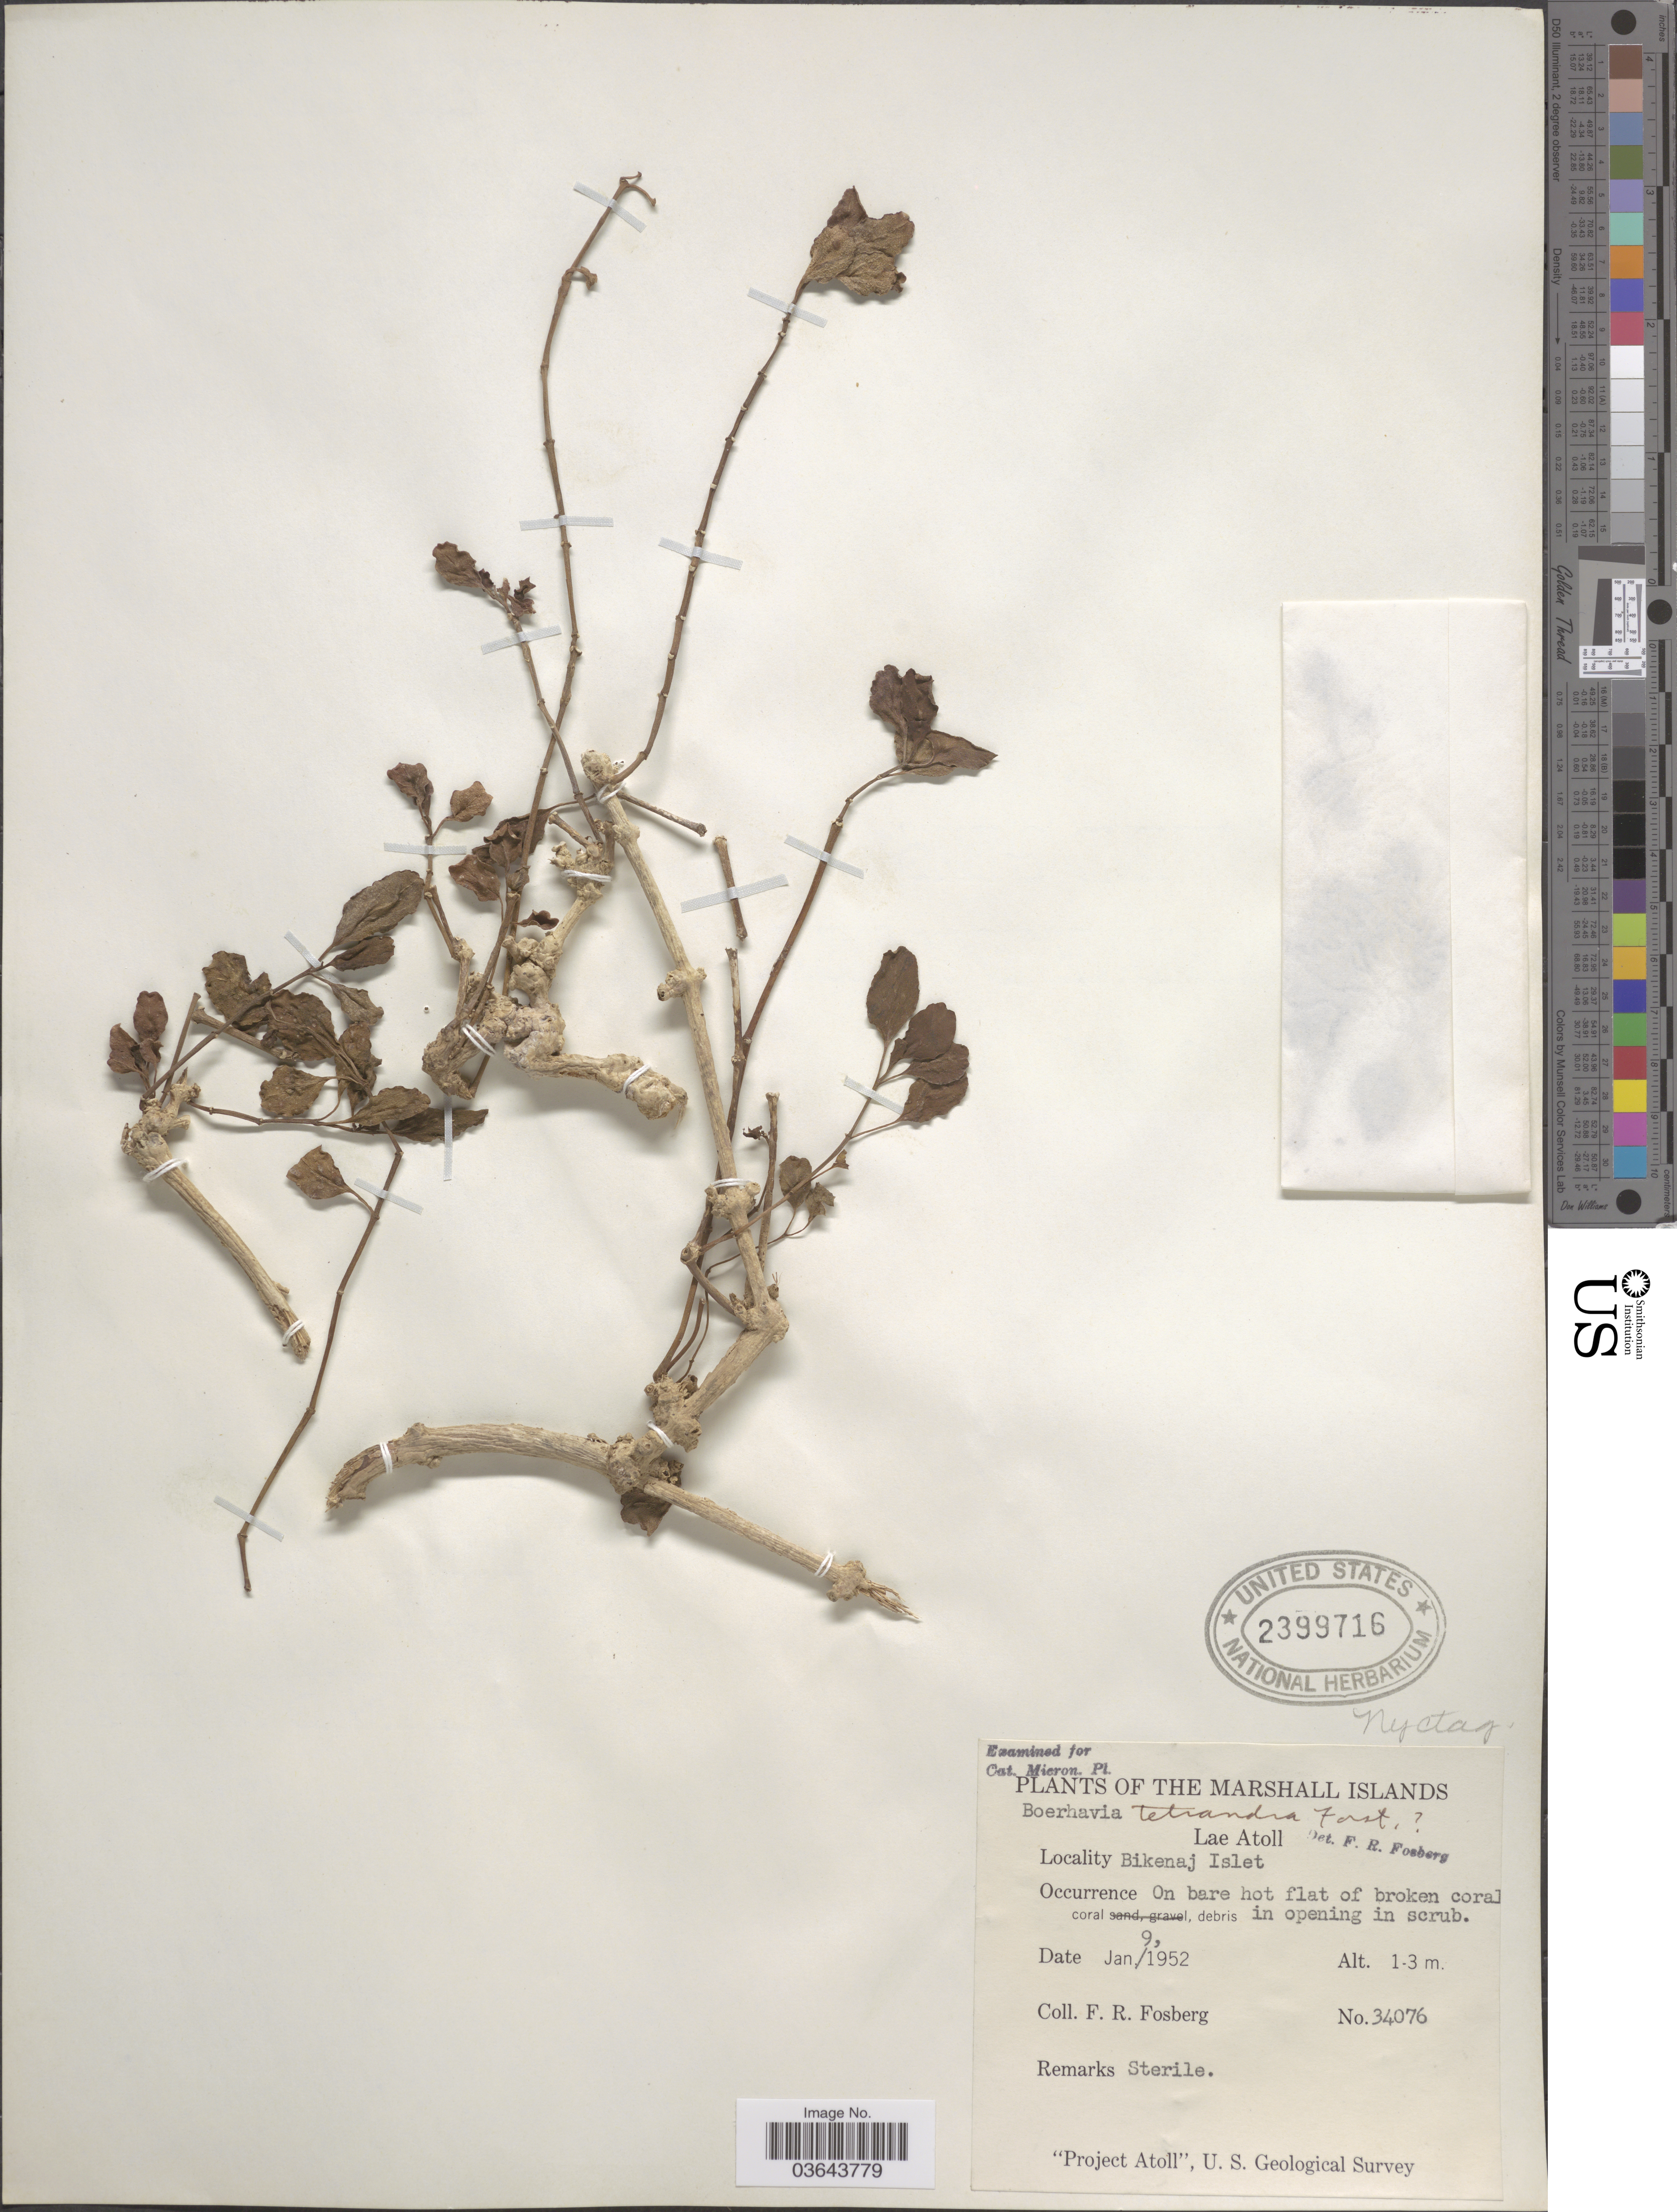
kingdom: Plantae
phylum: Tracheophyta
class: Magnoliopsida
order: Caryophyllales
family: Nyctaginaceae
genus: Boerhavia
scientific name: Boerhavia tetrandra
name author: G. Forst.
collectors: F. R. Fosberg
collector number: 34076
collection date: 1952-01-09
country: Marshall Islands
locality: Lae Atoll. Bikenaj Islet.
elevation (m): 1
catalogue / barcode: US 2399716